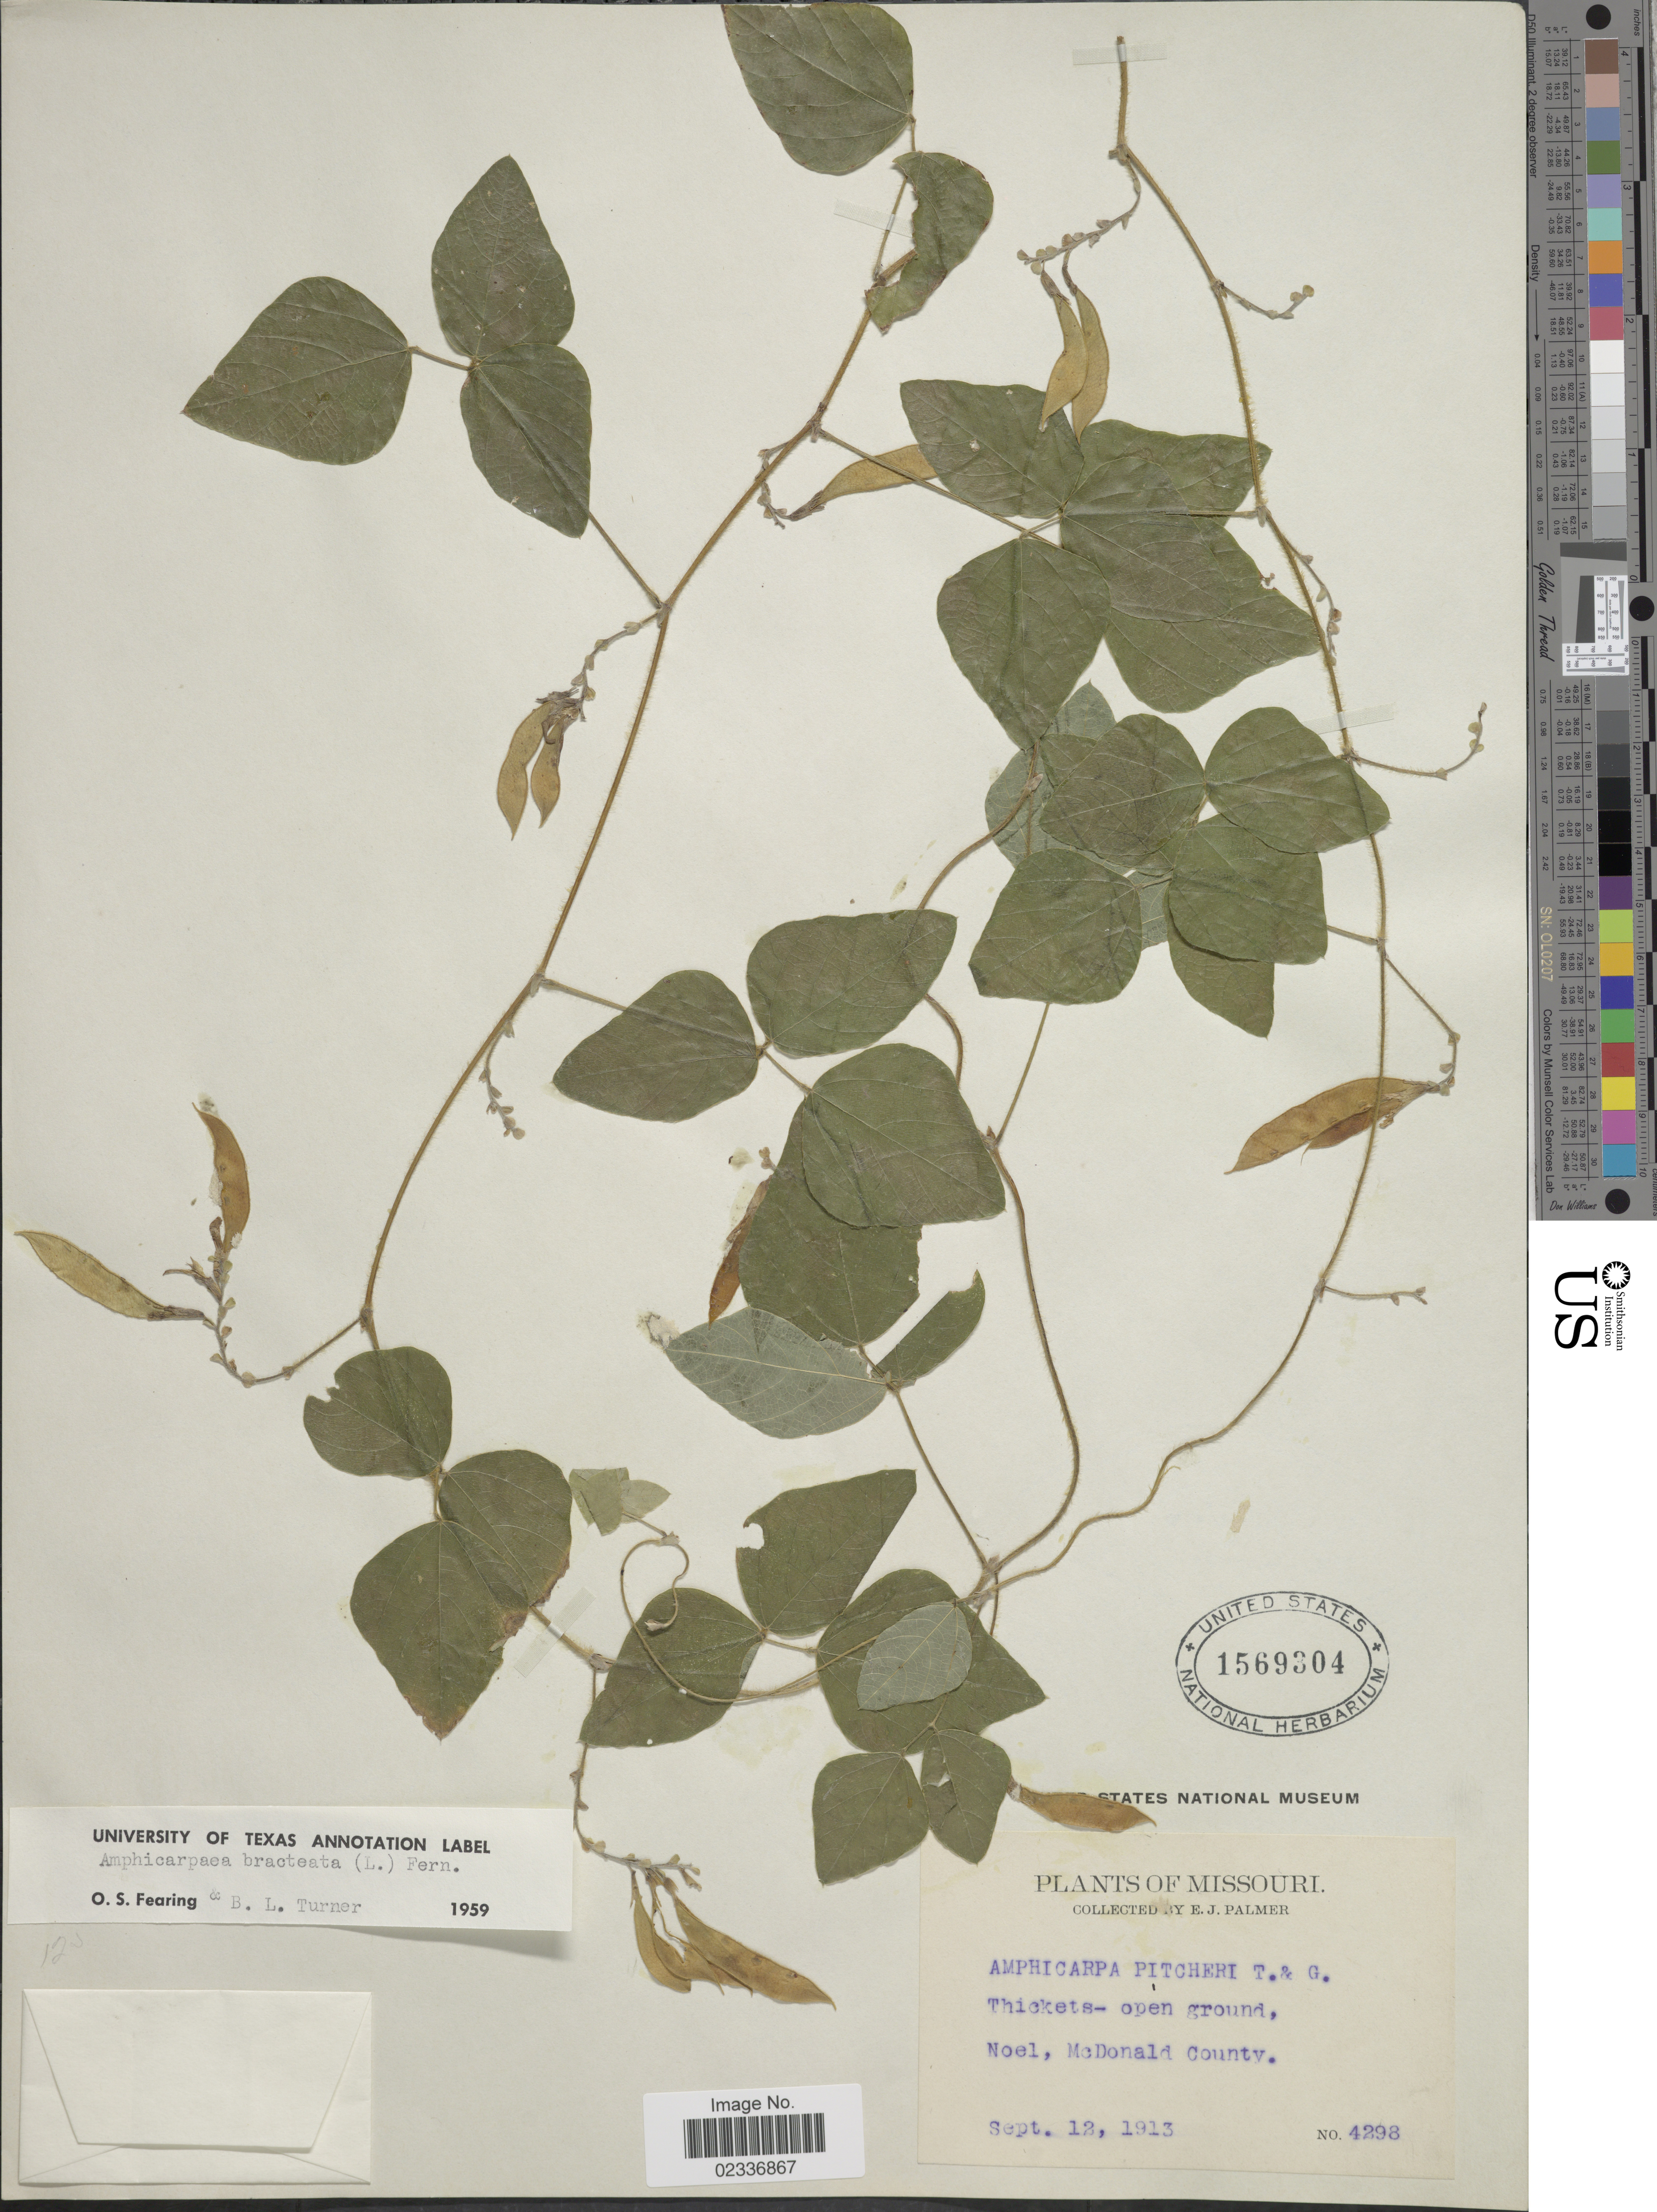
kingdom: Plantae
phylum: Tracheophyta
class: Magnoliopsida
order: Fabales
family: Fabaceae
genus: Amphicarpaea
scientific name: Amphicarpaea bracteata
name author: (L.) Fernald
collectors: E. J. Palmer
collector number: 4298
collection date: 1913-09-12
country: United States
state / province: Missouri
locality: Noel, McDonald County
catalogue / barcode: US 1569304